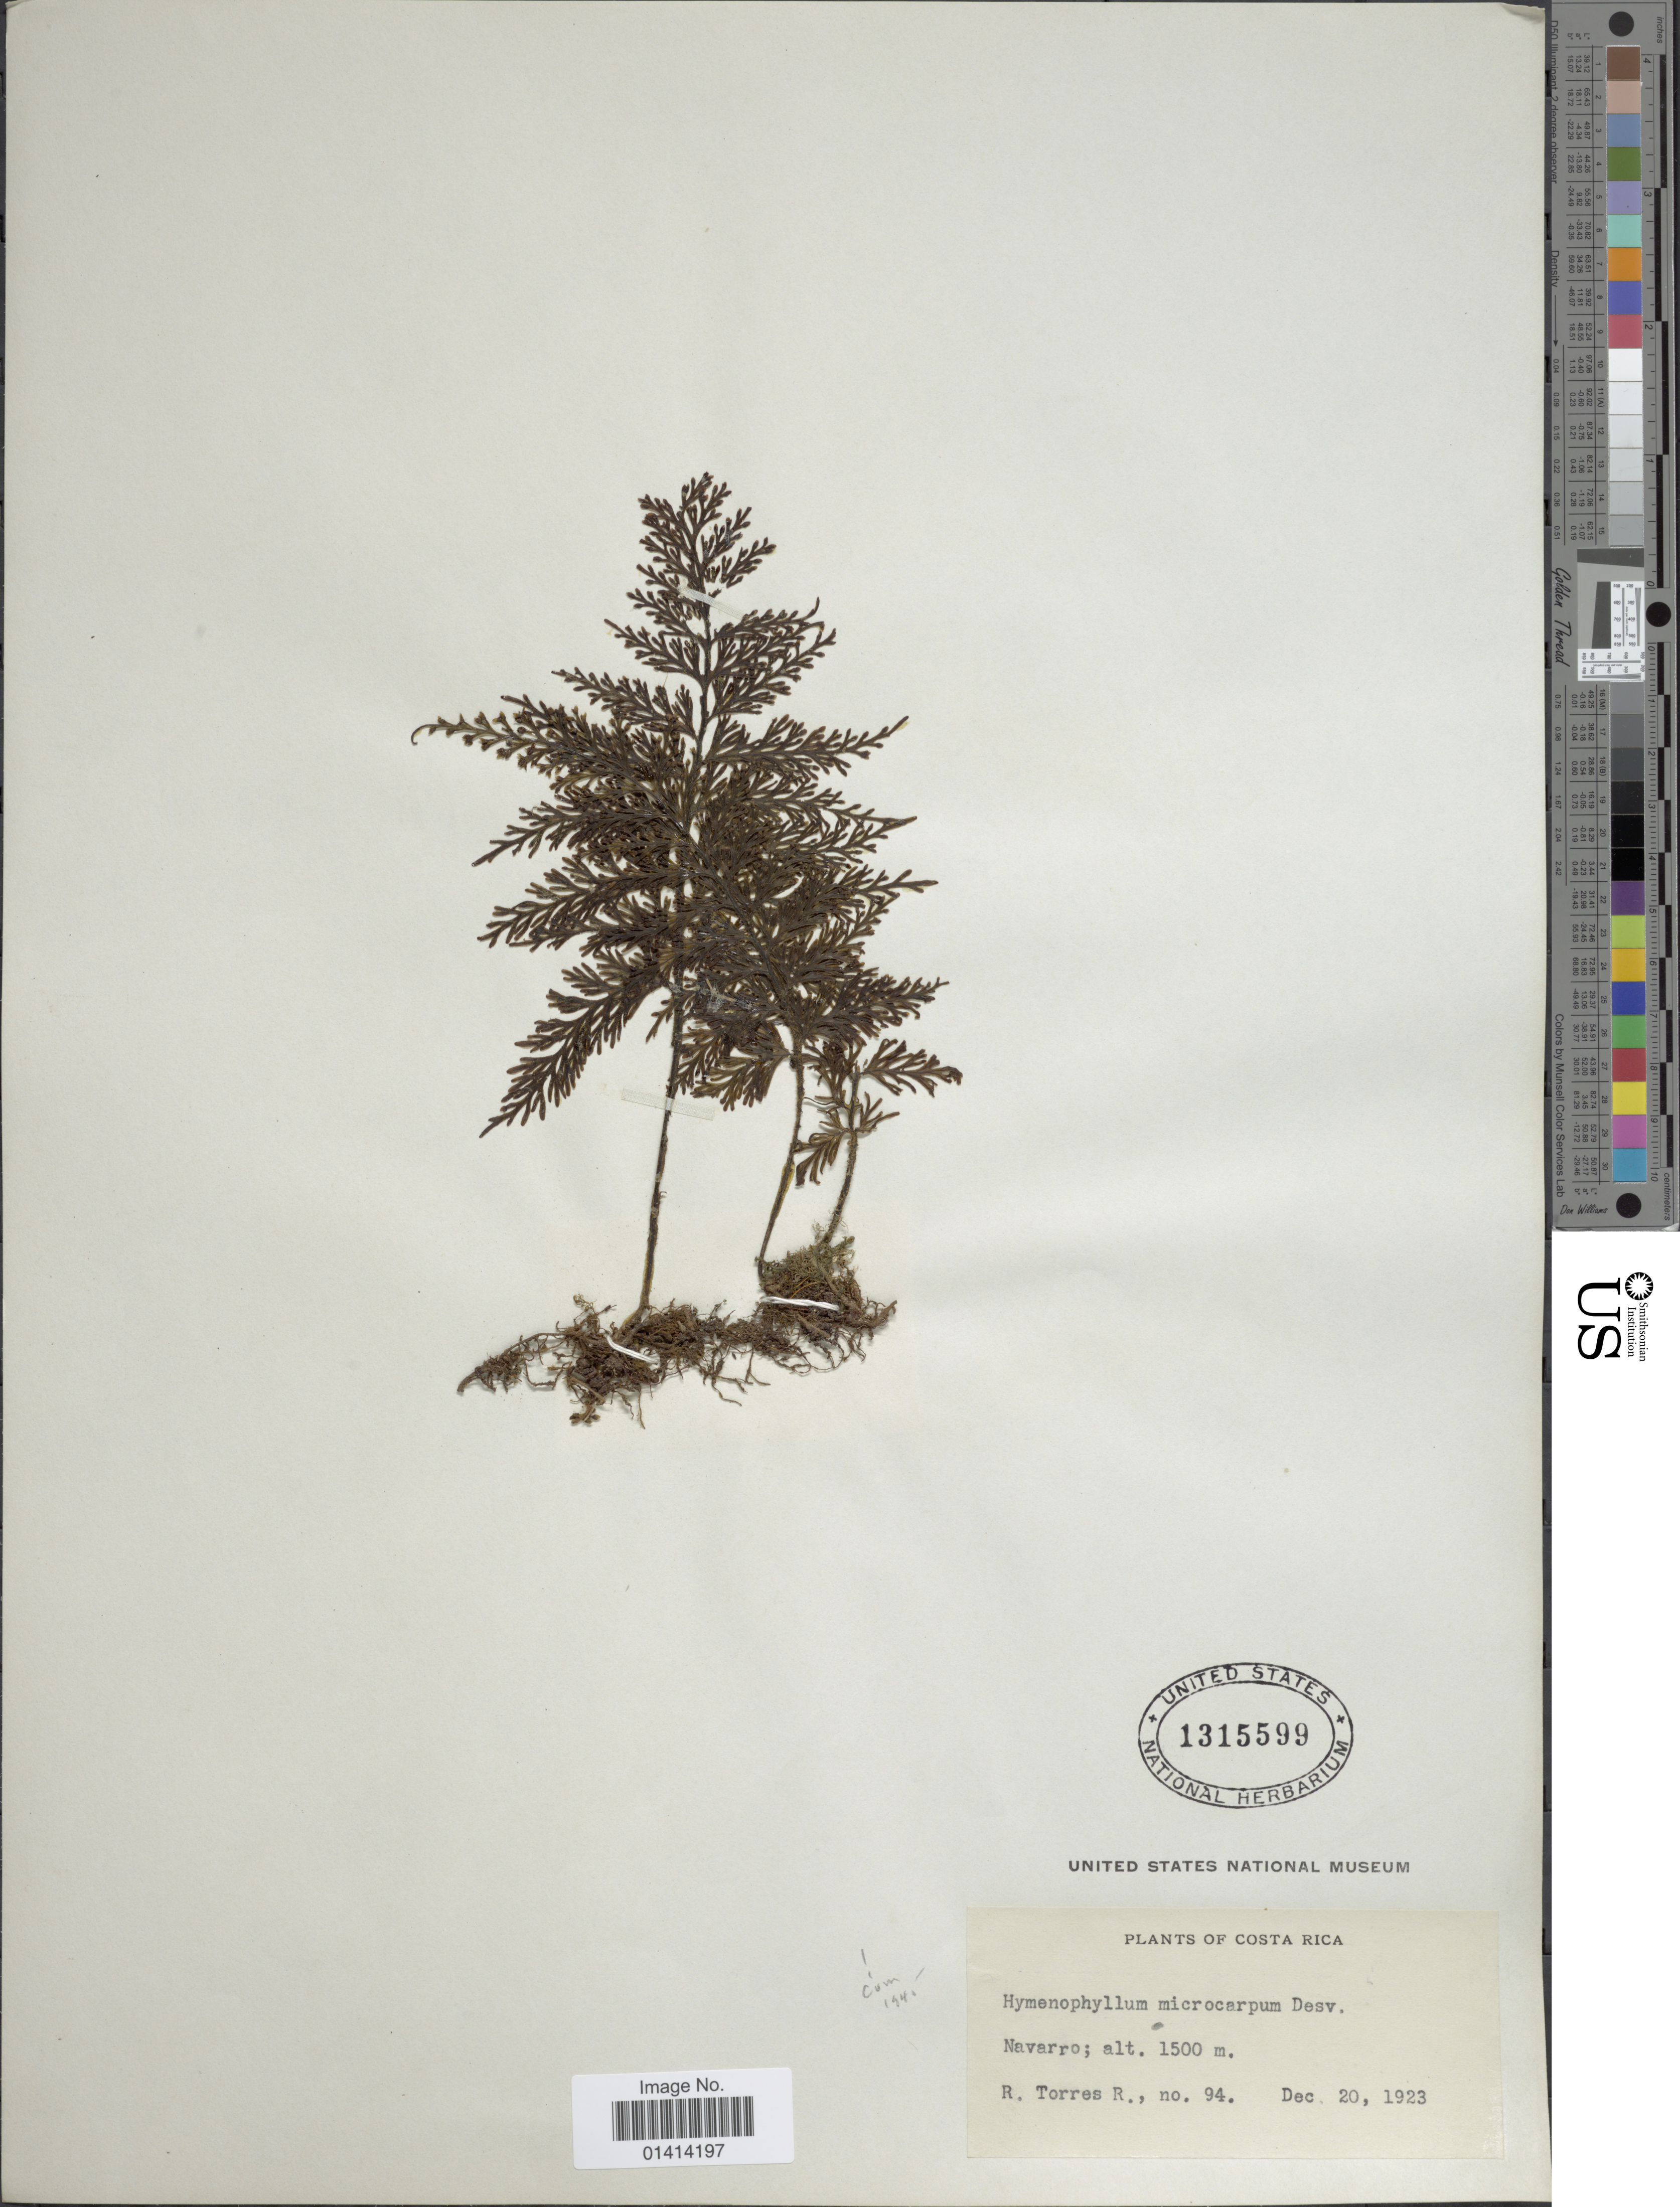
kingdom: Plantae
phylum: Tracheophyta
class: Polypodiopsida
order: Hymenophyllales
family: Hymenophyllaceae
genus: Hymenophyllum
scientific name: Hymenophyllum microcarpum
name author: (Desv.) Lellinger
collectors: R. Torres R.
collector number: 94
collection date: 1923-12-20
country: Costa Rica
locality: Navarro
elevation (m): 1500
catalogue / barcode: US 1315599